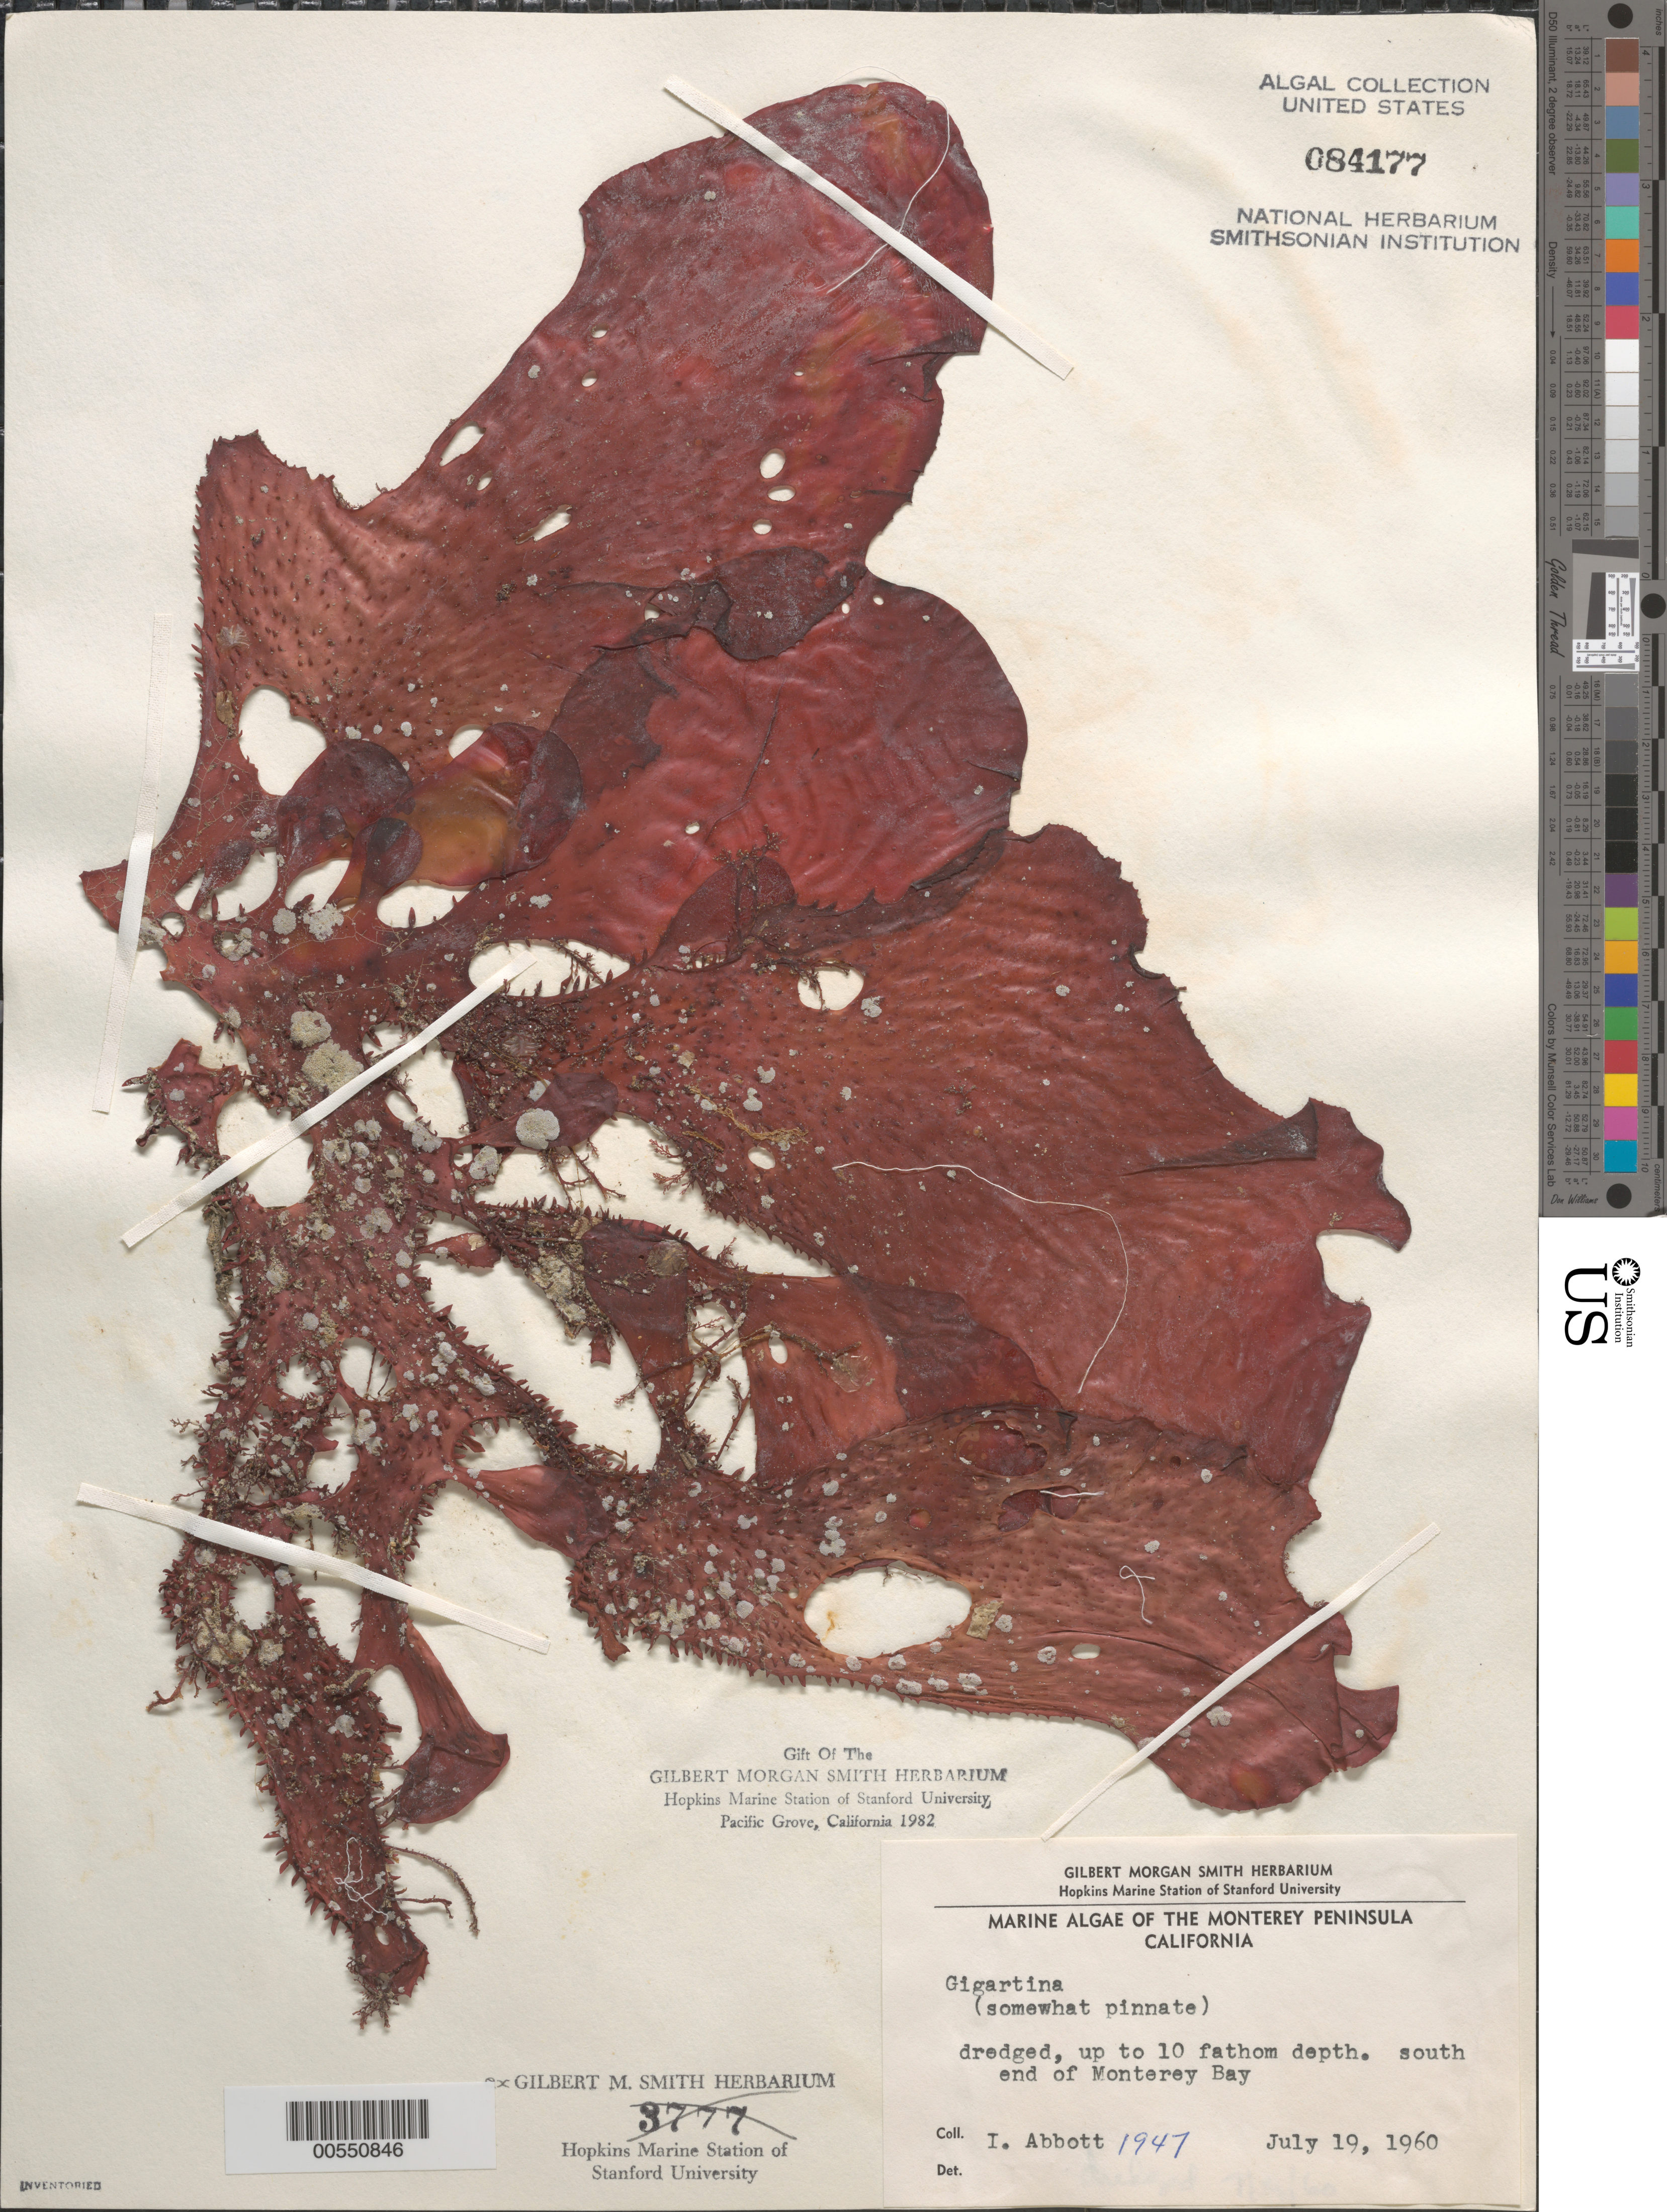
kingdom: Plantae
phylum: Rhodophyta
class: Florideophyceae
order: Gigartinales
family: Gigartinaceae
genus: Gigartina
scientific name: Gigartina sp.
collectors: I. A. Abbott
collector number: IAA 1947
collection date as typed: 19 Jul 1960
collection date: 1960-07-19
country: United States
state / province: California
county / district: Monterey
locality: Monterey Bay, south end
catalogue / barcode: US 84177